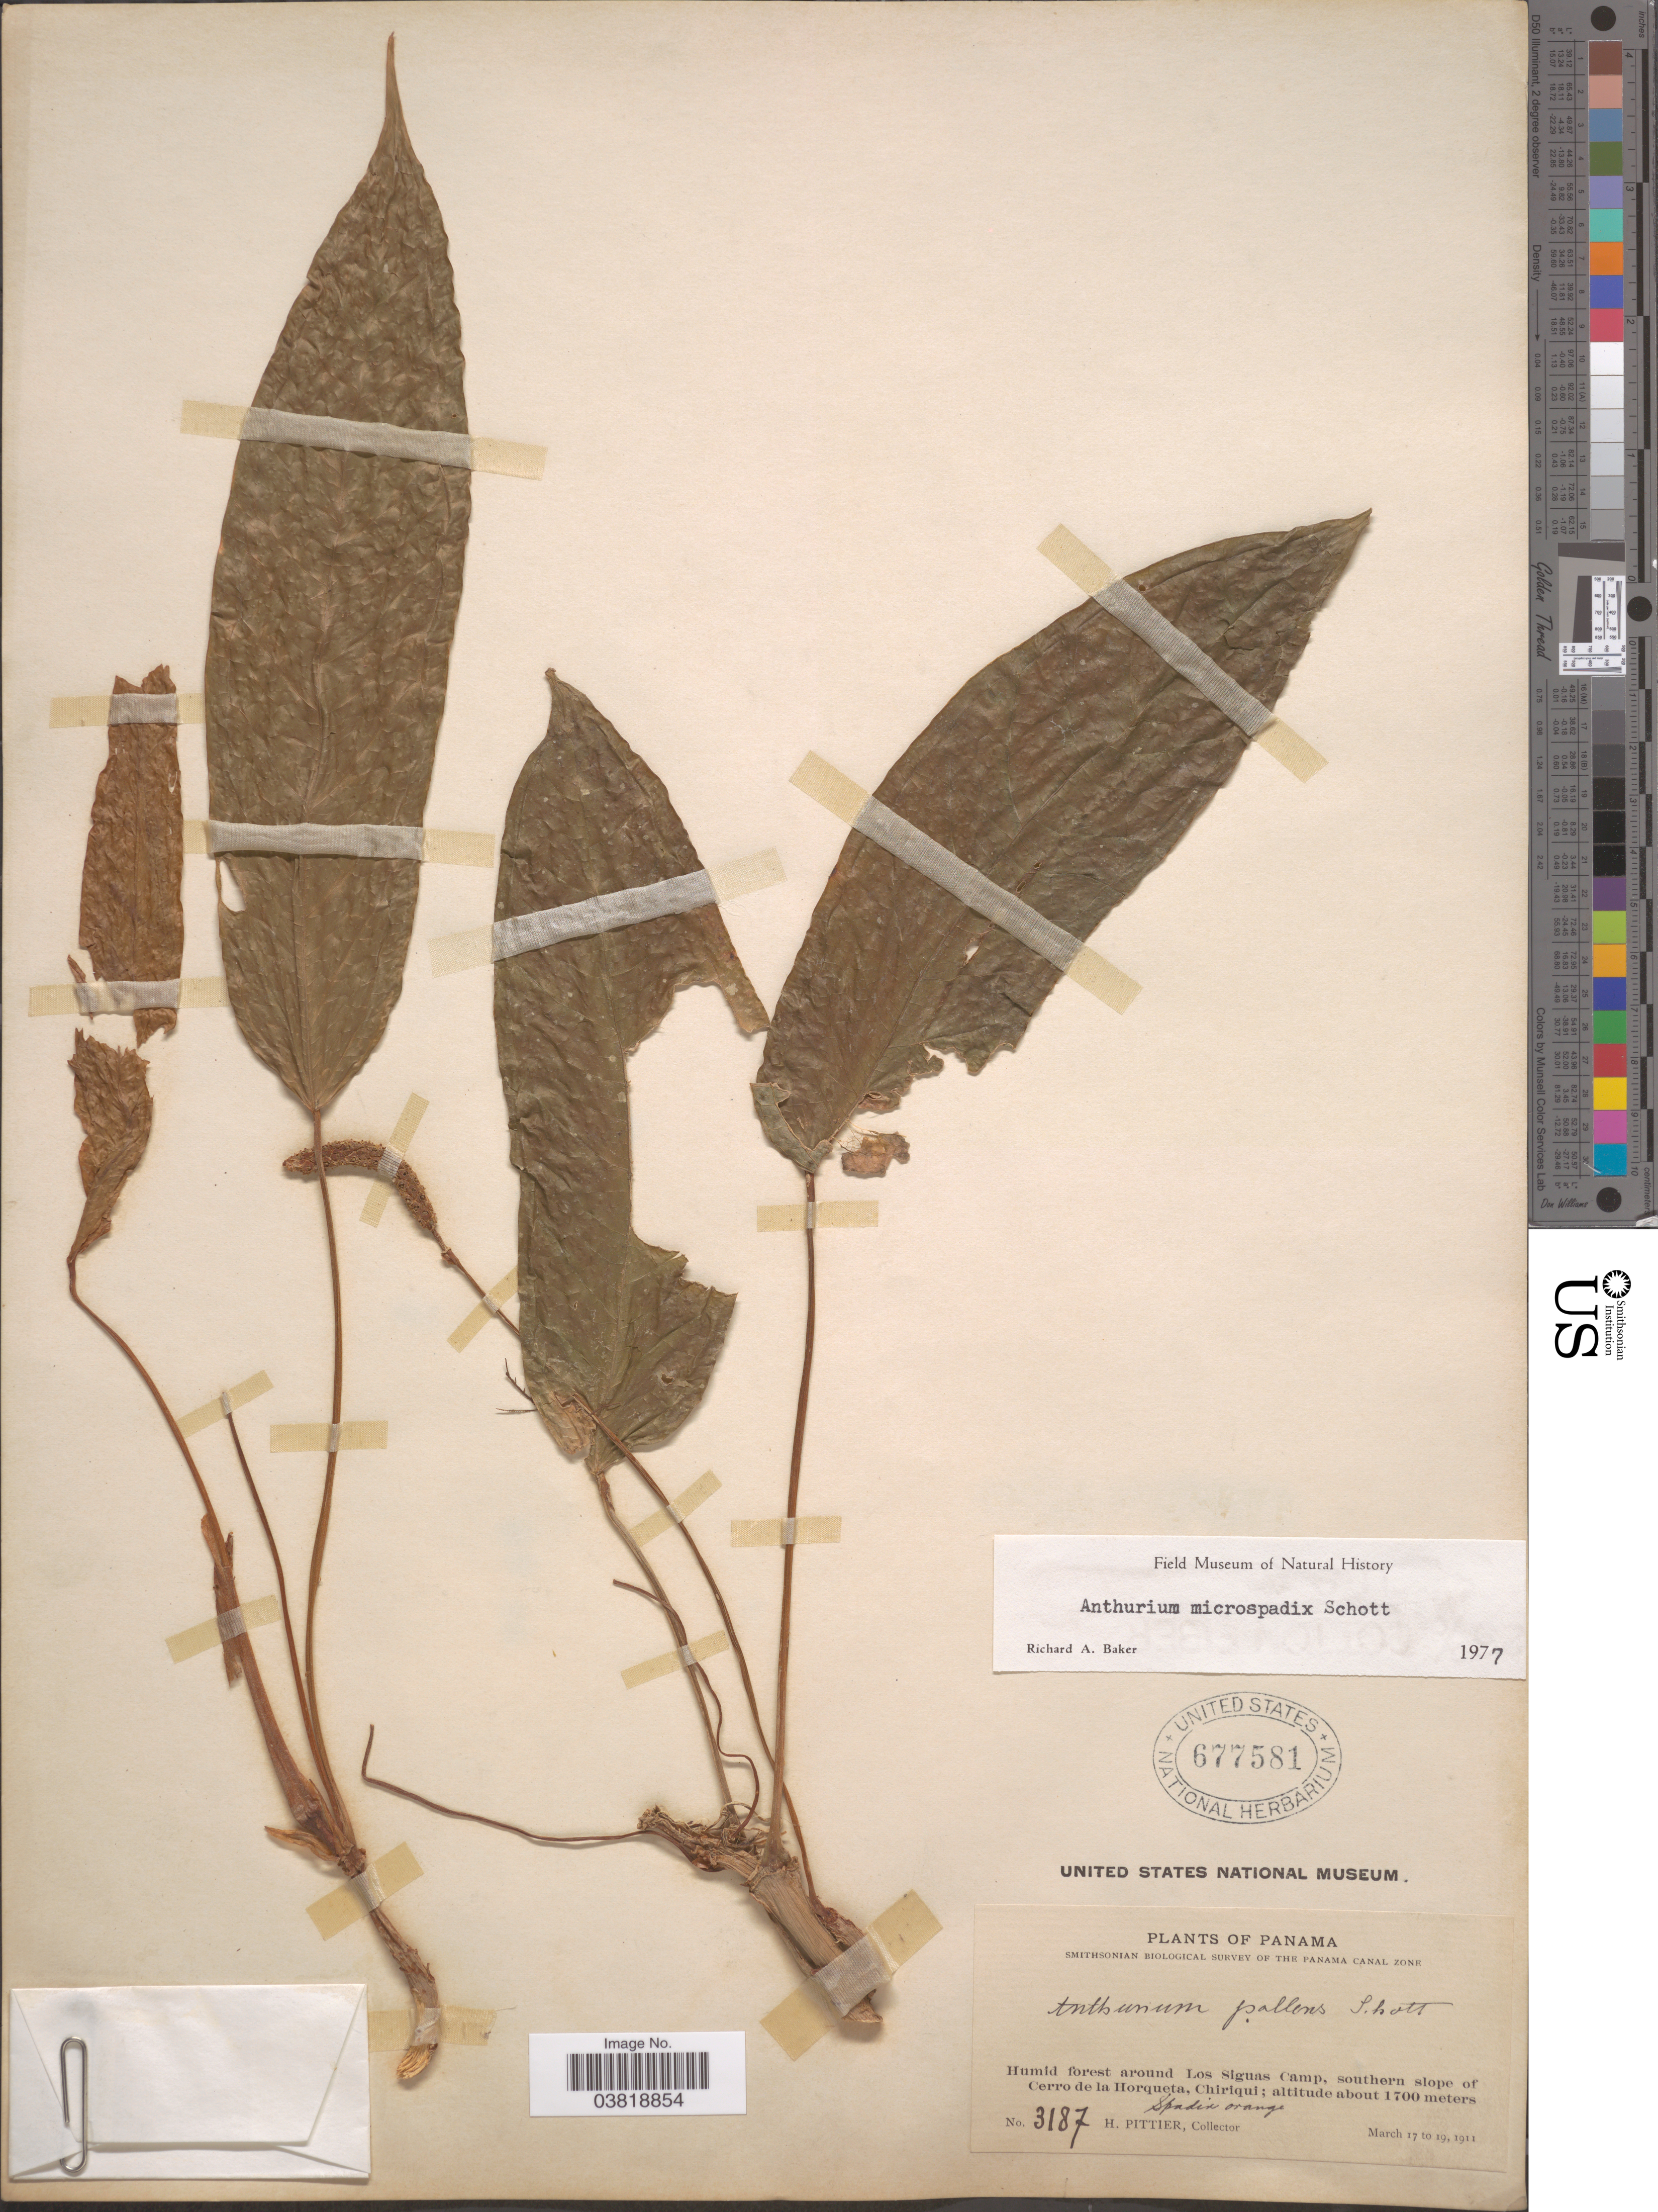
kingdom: Plantae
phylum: Tracheophyta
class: Liliopsida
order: Alismatales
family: Araceae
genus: Anthurium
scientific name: Anthurium microspadix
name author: Schott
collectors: H. F. Pittier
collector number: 3187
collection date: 1911-03-17/1911-03-19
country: Panama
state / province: Chiriqui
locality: The Panama Canal Zone. Around Los Siguas Camp, southern slope of Cerro de la Horqueta.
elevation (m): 1700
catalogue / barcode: US 677581